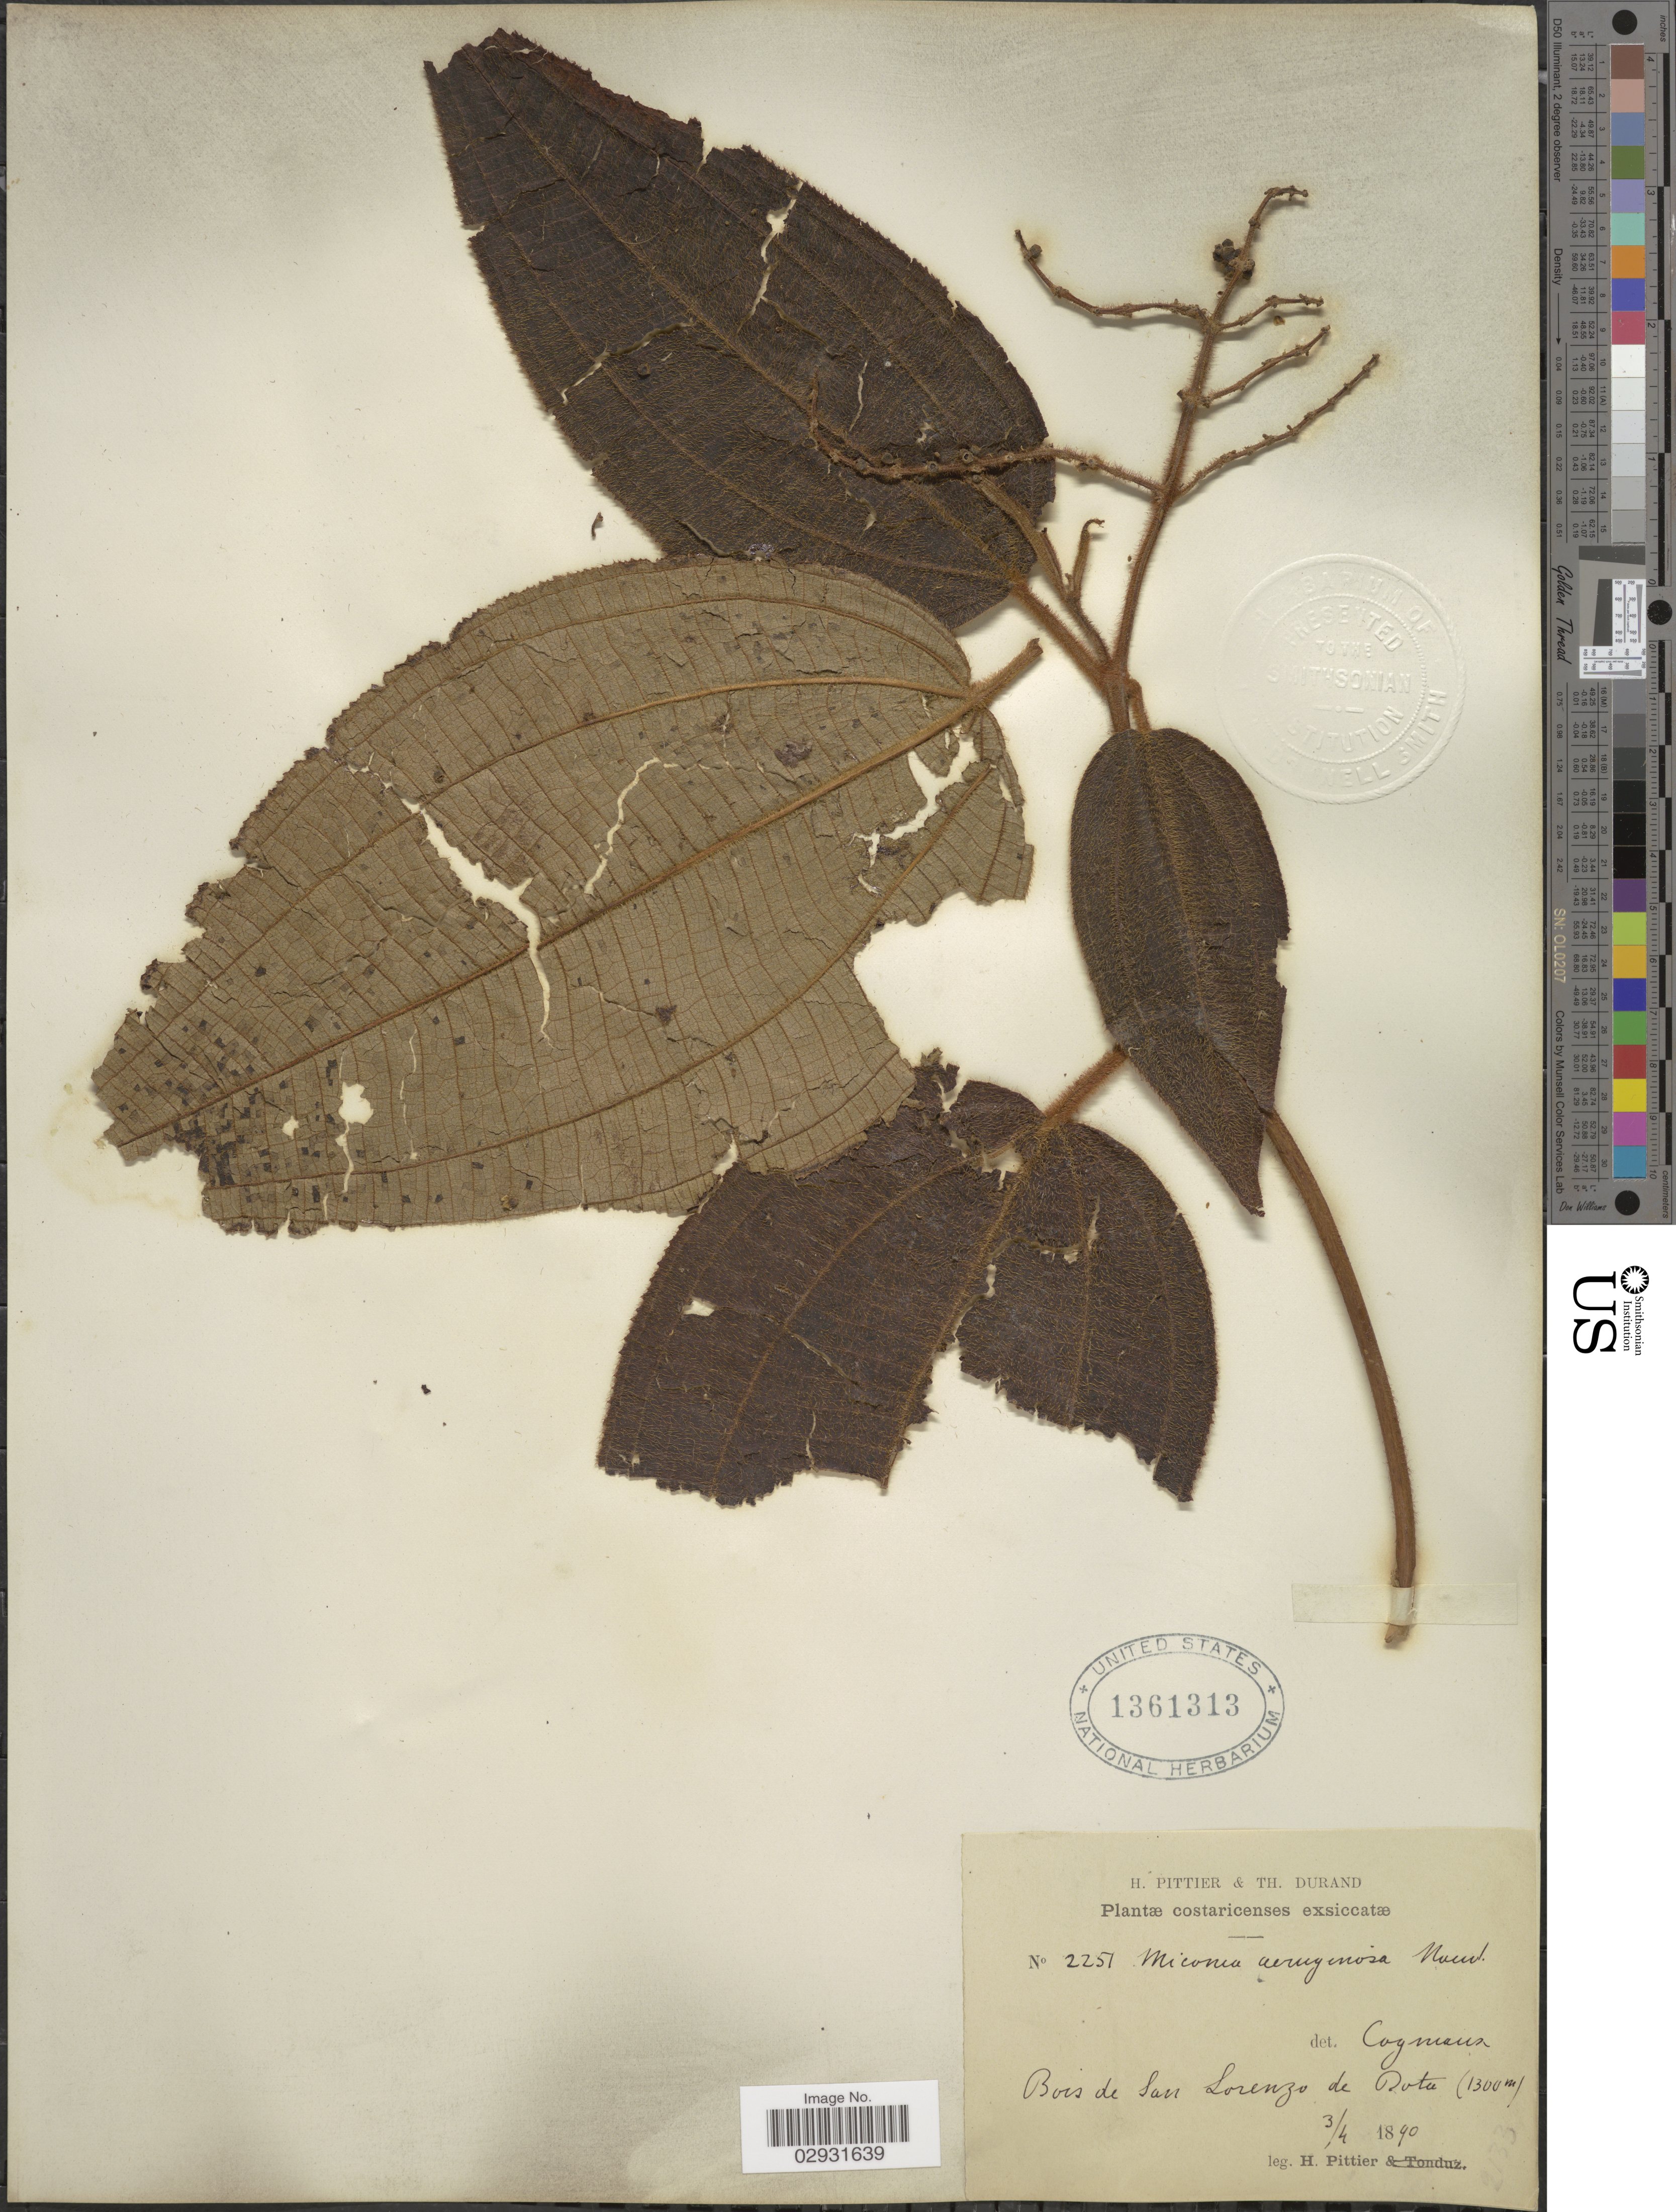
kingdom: Plantae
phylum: Tracheophyta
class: Magnoliopsida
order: Myrtales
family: Melastomataceae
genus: Miconia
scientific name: Miconia aeruginosa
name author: Naudin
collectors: H. F. Pittier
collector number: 2251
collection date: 1890-04-03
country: Costa Rica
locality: Bois de San Lorenzo de Dota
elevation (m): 1300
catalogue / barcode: US 1361313